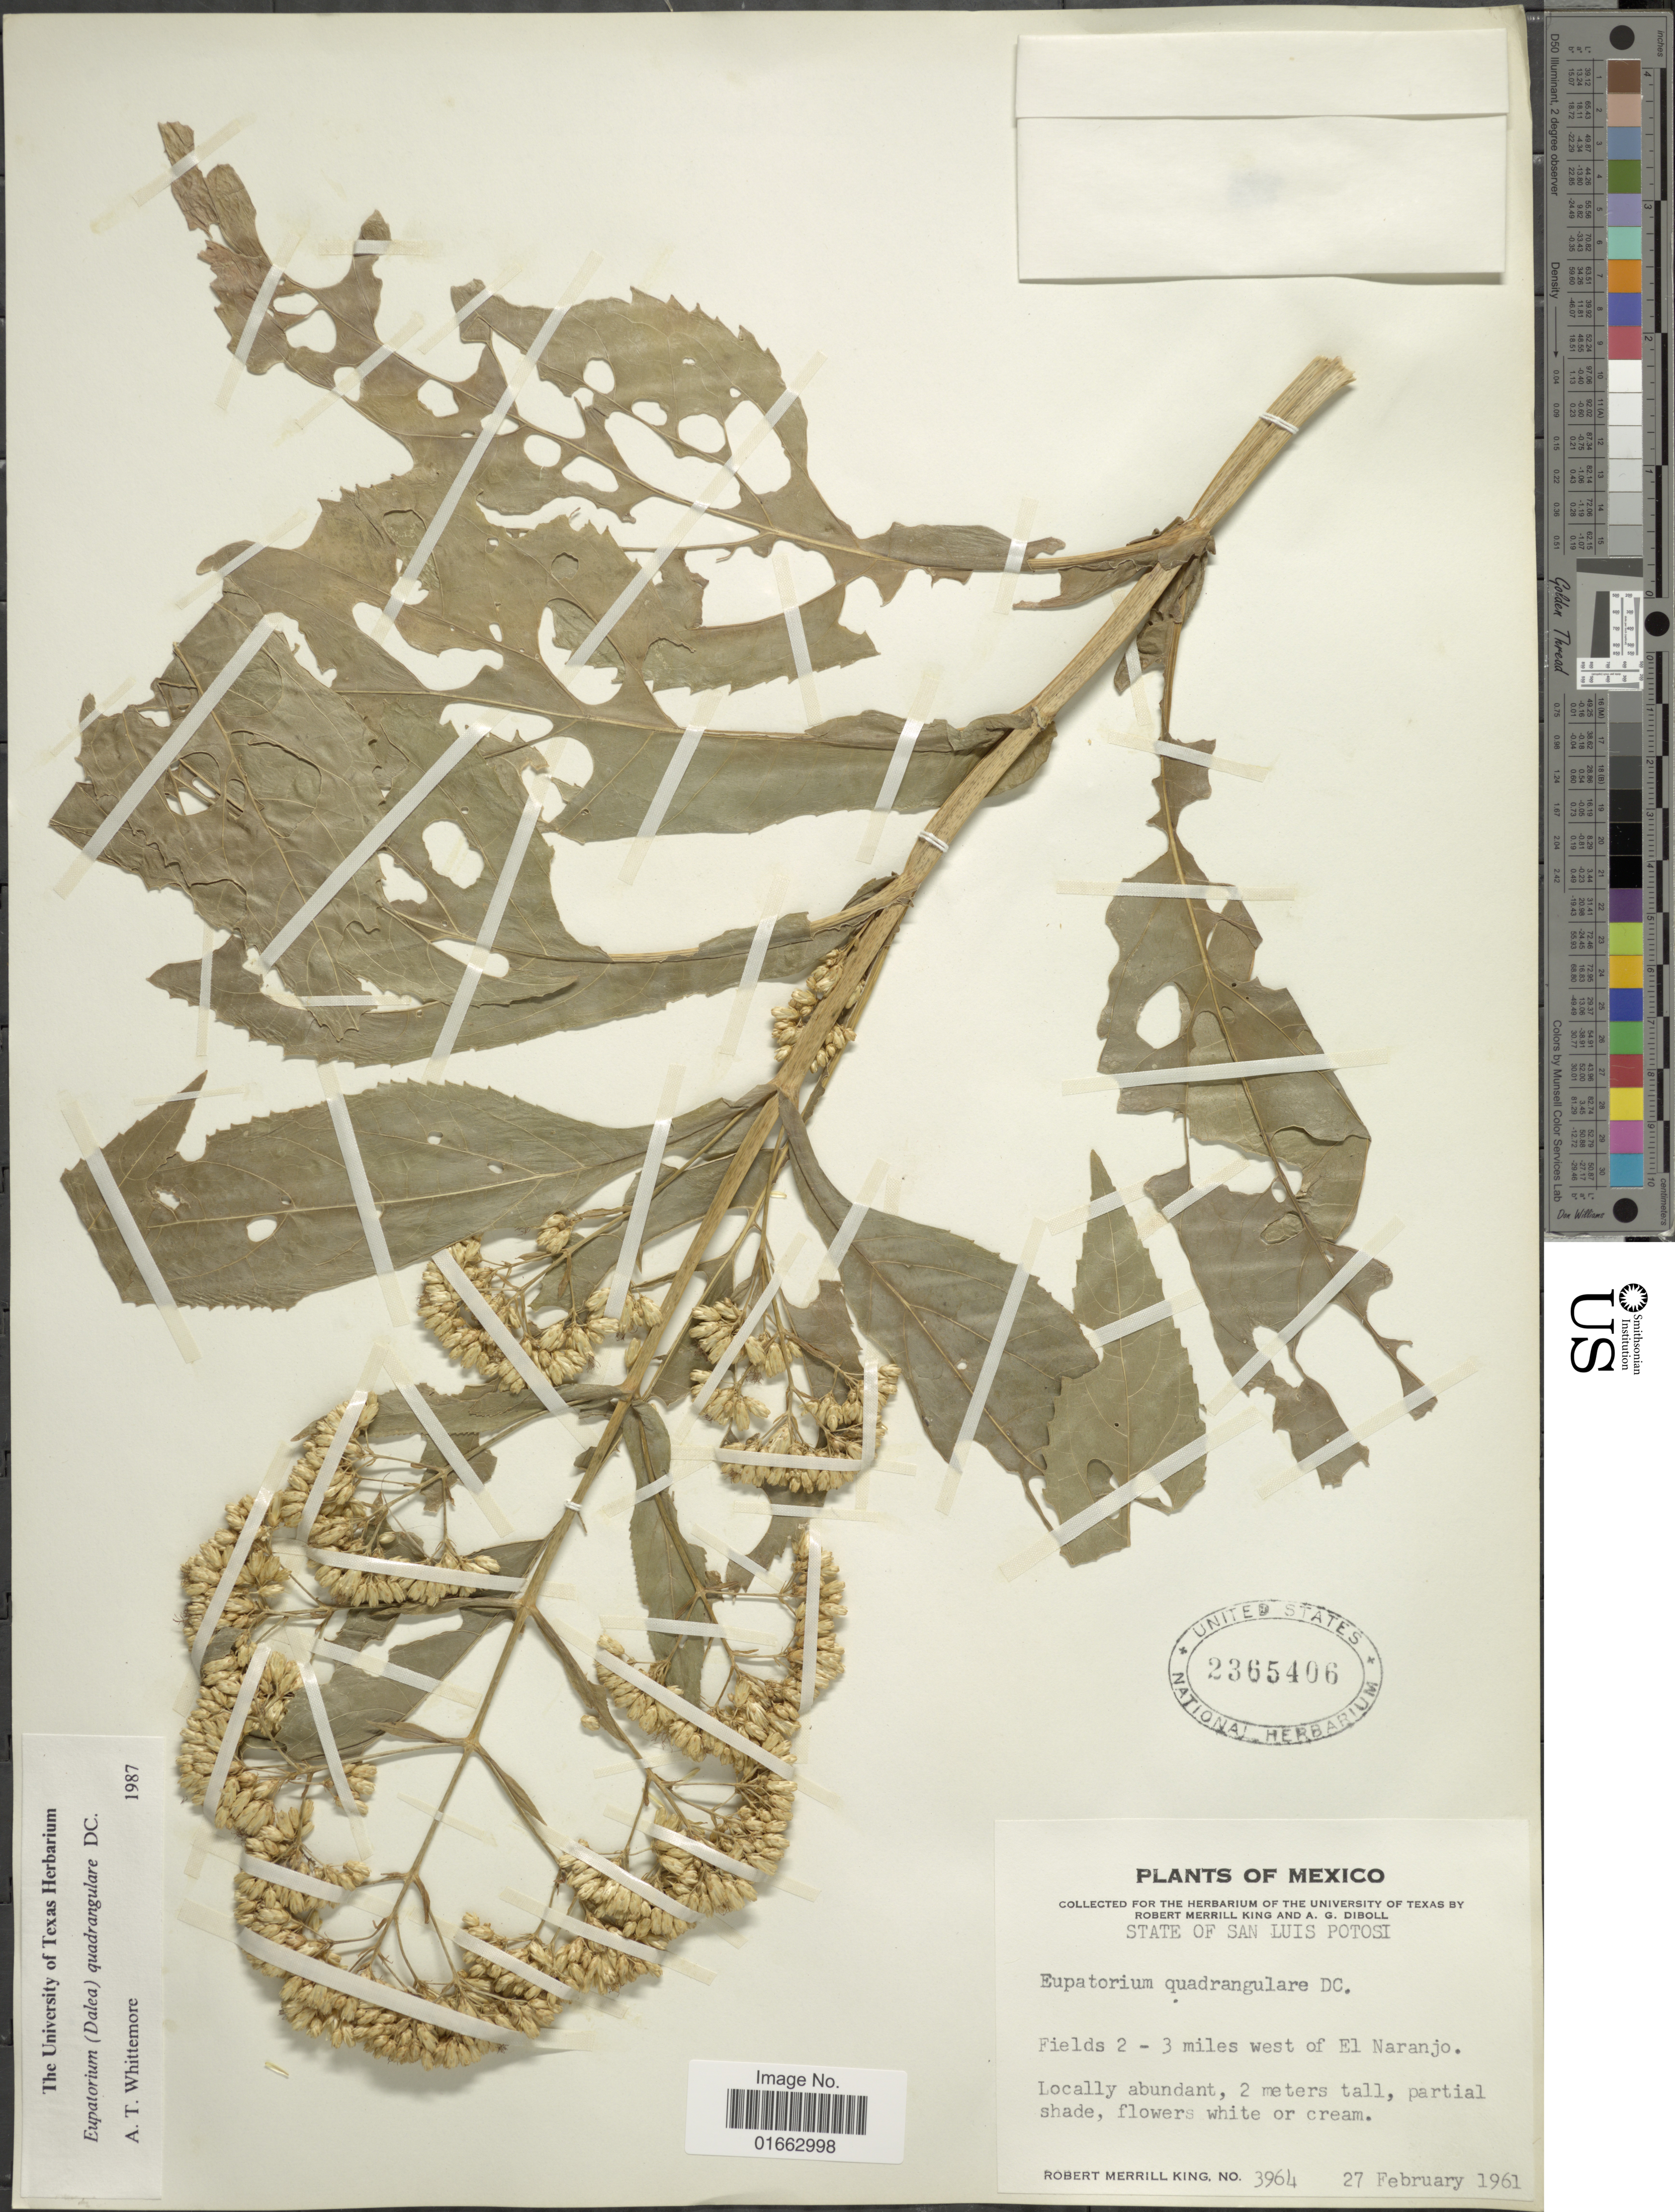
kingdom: Plantae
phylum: Tracheophyta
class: Magnoliopsida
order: Asterales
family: Asteraceae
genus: Critonia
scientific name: Critonia quadrangularis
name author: (DC.) R.M. King & H. Rob.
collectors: R. M. King & A. Diboll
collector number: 3964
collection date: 1961-02-27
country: Mexico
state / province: San Luis Potosí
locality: Fields 2- 3 miles west of El Naranjo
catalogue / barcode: US 2365406